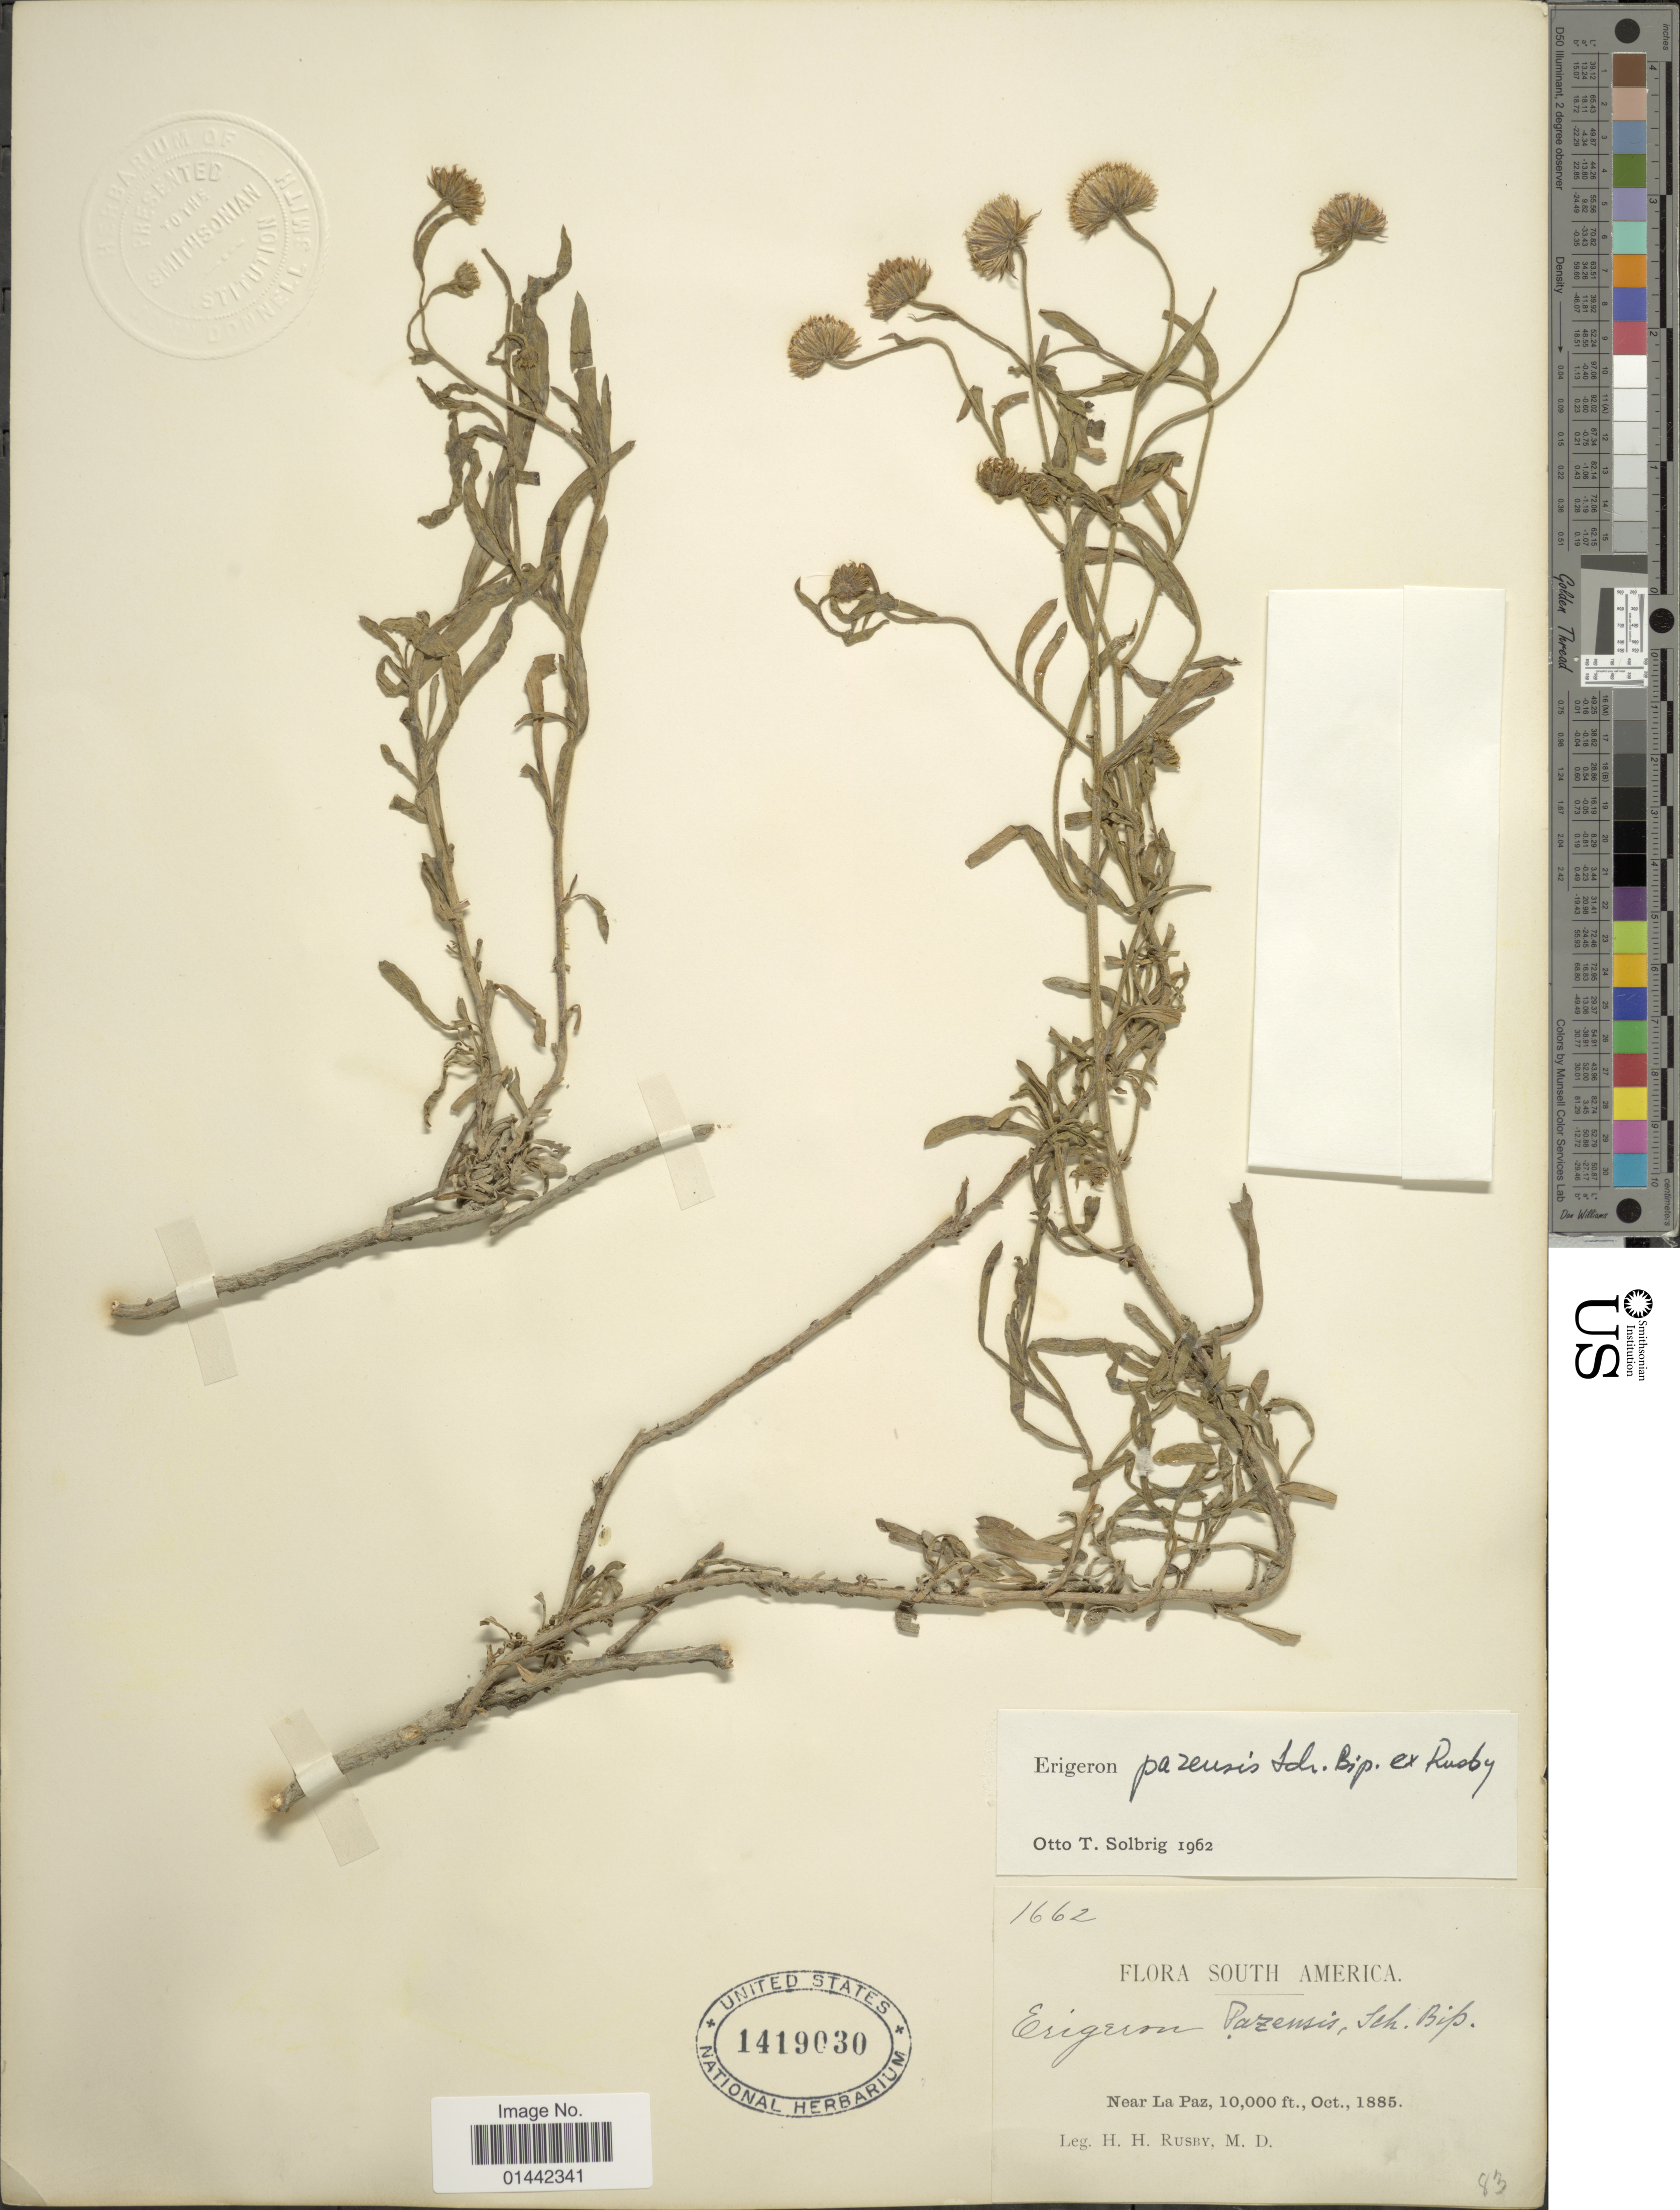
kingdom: Plantae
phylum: Tracheophyta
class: Magnoliopsida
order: Asterales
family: Asteraceae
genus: Erigeron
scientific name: Erigeron pazensis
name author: Sch. Bip. ex Rusby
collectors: H. H. Rusby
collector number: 1662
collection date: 1885-10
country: Bolivia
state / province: La Paz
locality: Near La Paz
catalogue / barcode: US 1419030